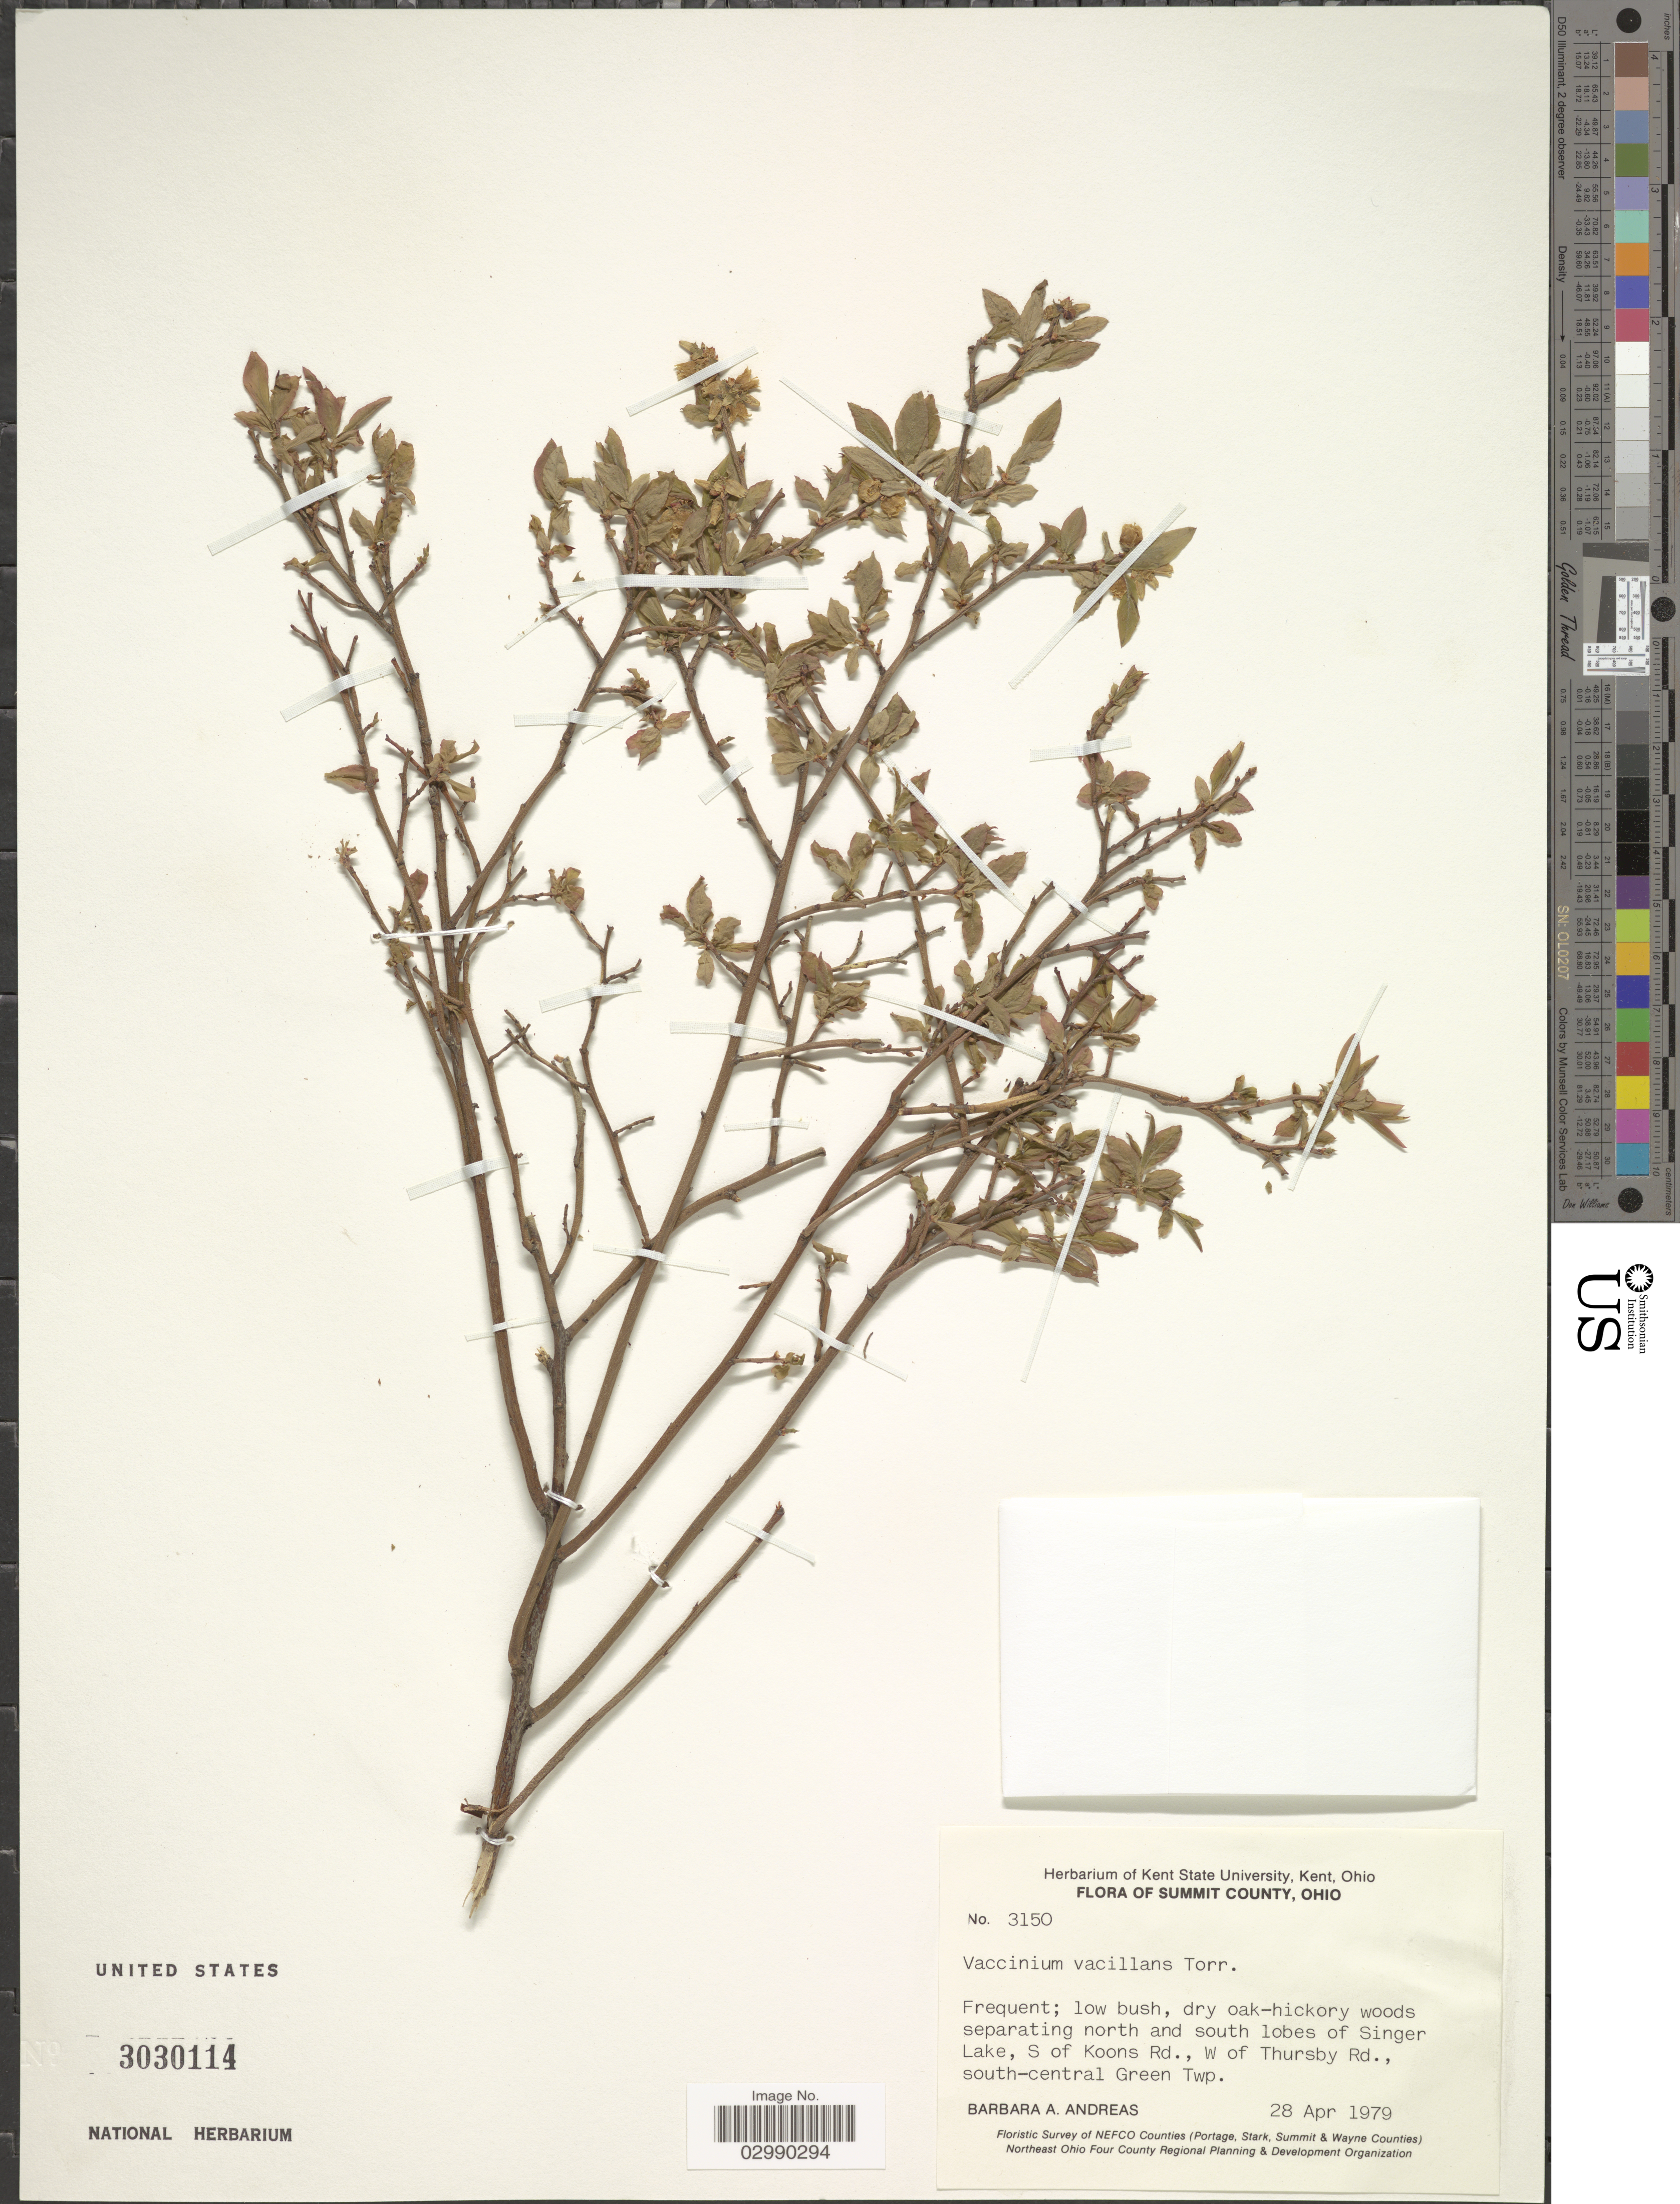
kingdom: Plantae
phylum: Tracheophyta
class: Magnoliopsida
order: Ericales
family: Ericaceae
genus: Vaccinium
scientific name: Vaccinium vacillans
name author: Kalm ex Torr.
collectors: B. A. Andreas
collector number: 3150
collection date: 1979-04-28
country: United States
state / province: Ohio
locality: Summit County, low bush, dry oak-hickory woods separating north and south lobes of Singer Lake, S of Koons Rd., W of Thursby Rd., south-central Green Twp.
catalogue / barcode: US 3030114